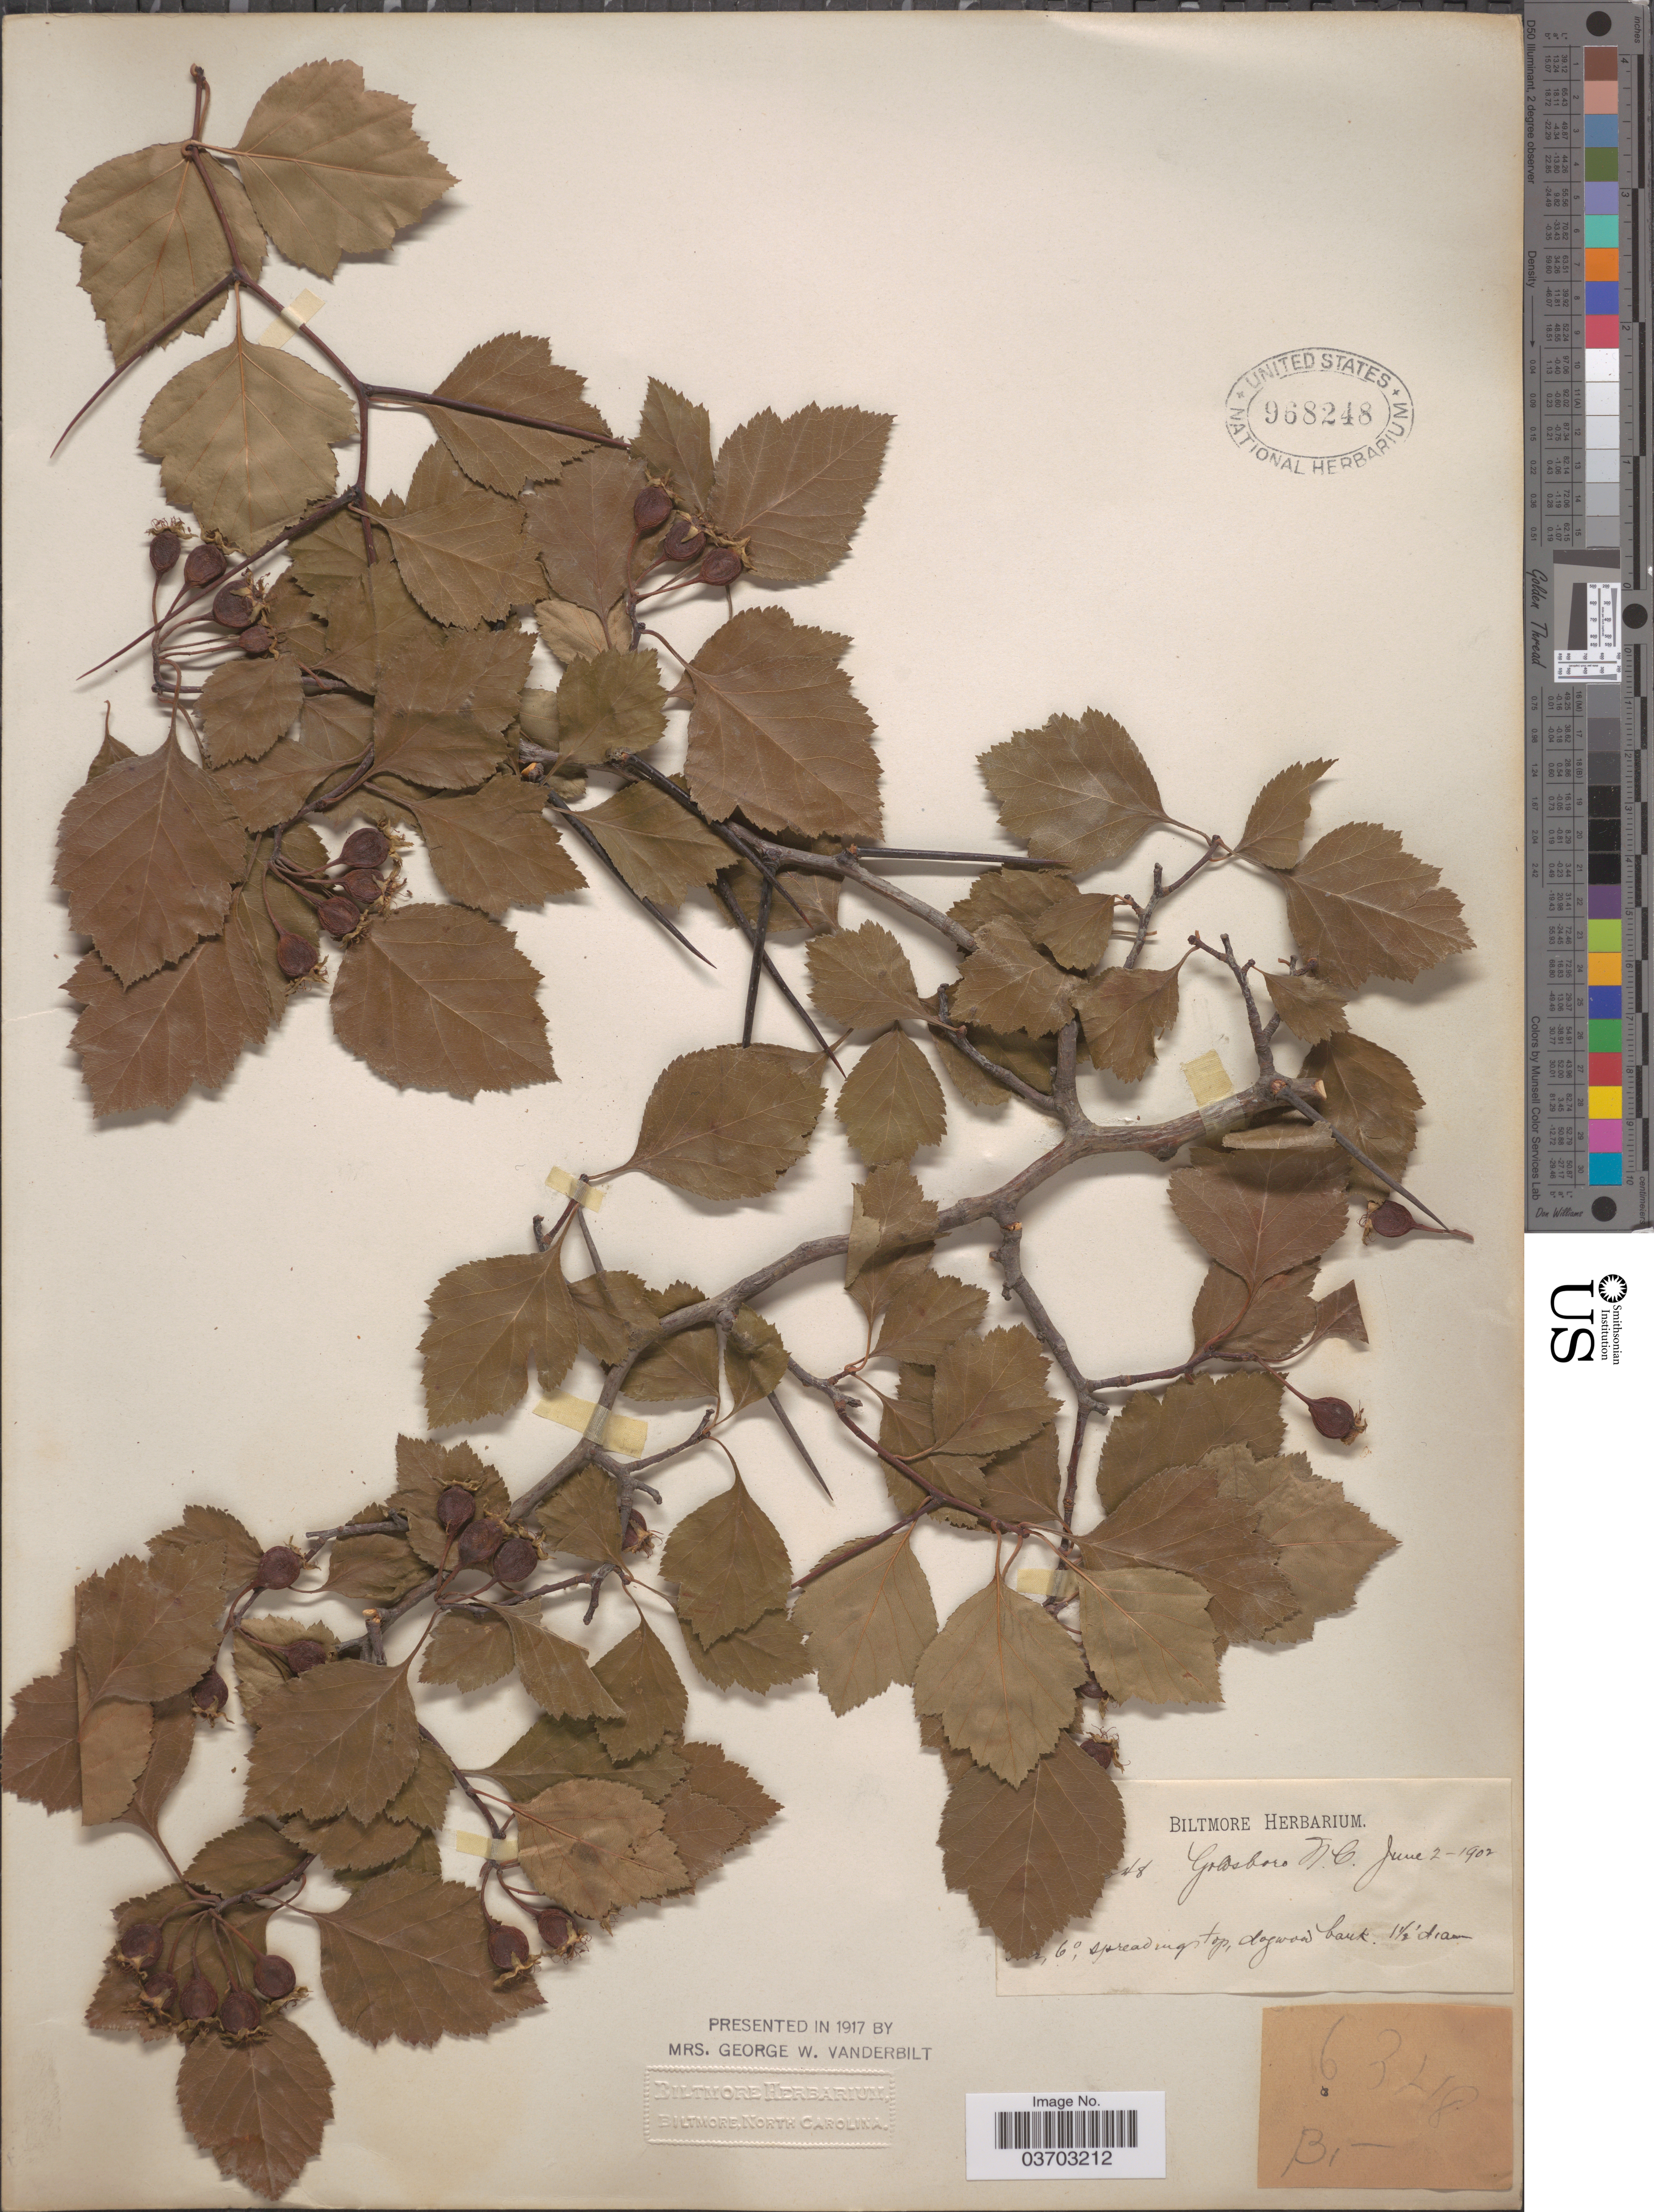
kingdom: Plantae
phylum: Tracheophyta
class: Magnoliopsida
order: Rosales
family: Rosaceae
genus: Crataegus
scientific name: Crataegus sp.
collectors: ex herb. Biltmore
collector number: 6348B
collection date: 1902-06-02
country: United States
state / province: North Carolina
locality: Goldsboro.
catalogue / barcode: US 968248